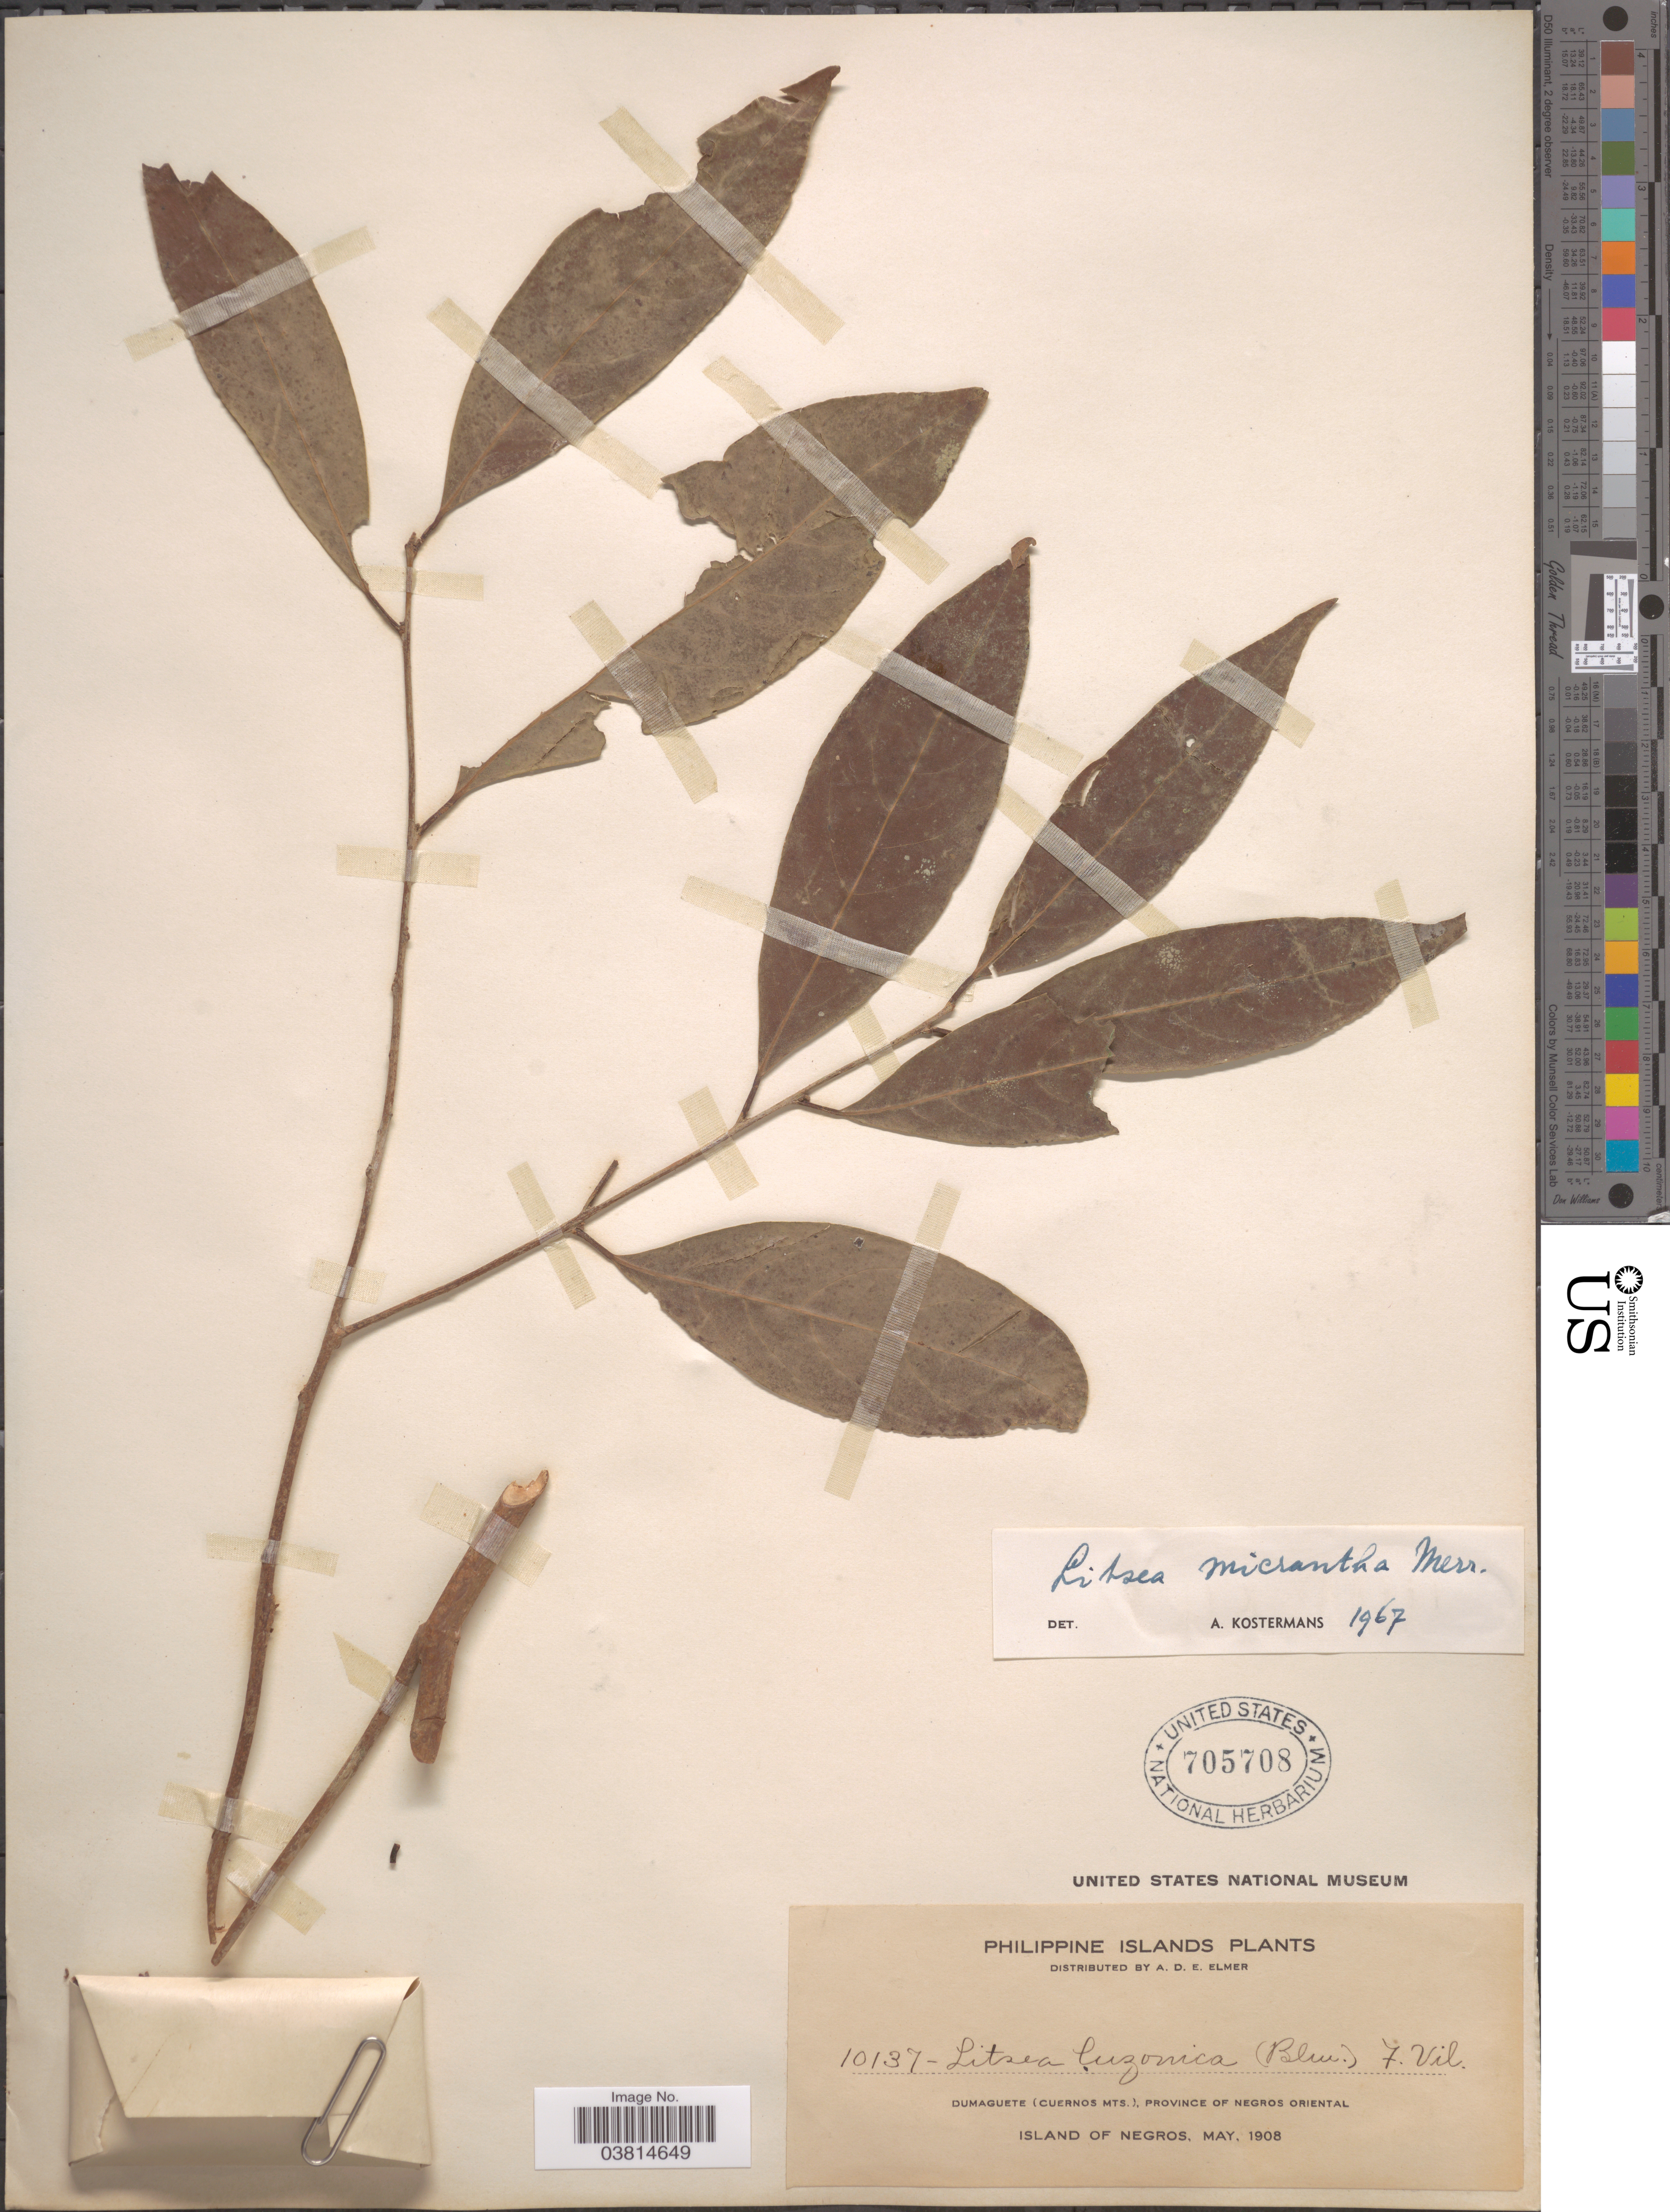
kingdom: Plantae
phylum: Tracheophyta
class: Magnoliopsida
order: Laurales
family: Lauraceae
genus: Litsea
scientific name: Litsea micrantha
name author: Merr.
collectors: A. D. E. Elmer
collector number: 10137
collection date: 1908-05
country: Philippines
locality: Dumaguete (Cuernos Mts.), Province of Negros Oriental. Island of Negros.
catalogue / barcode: US 705708